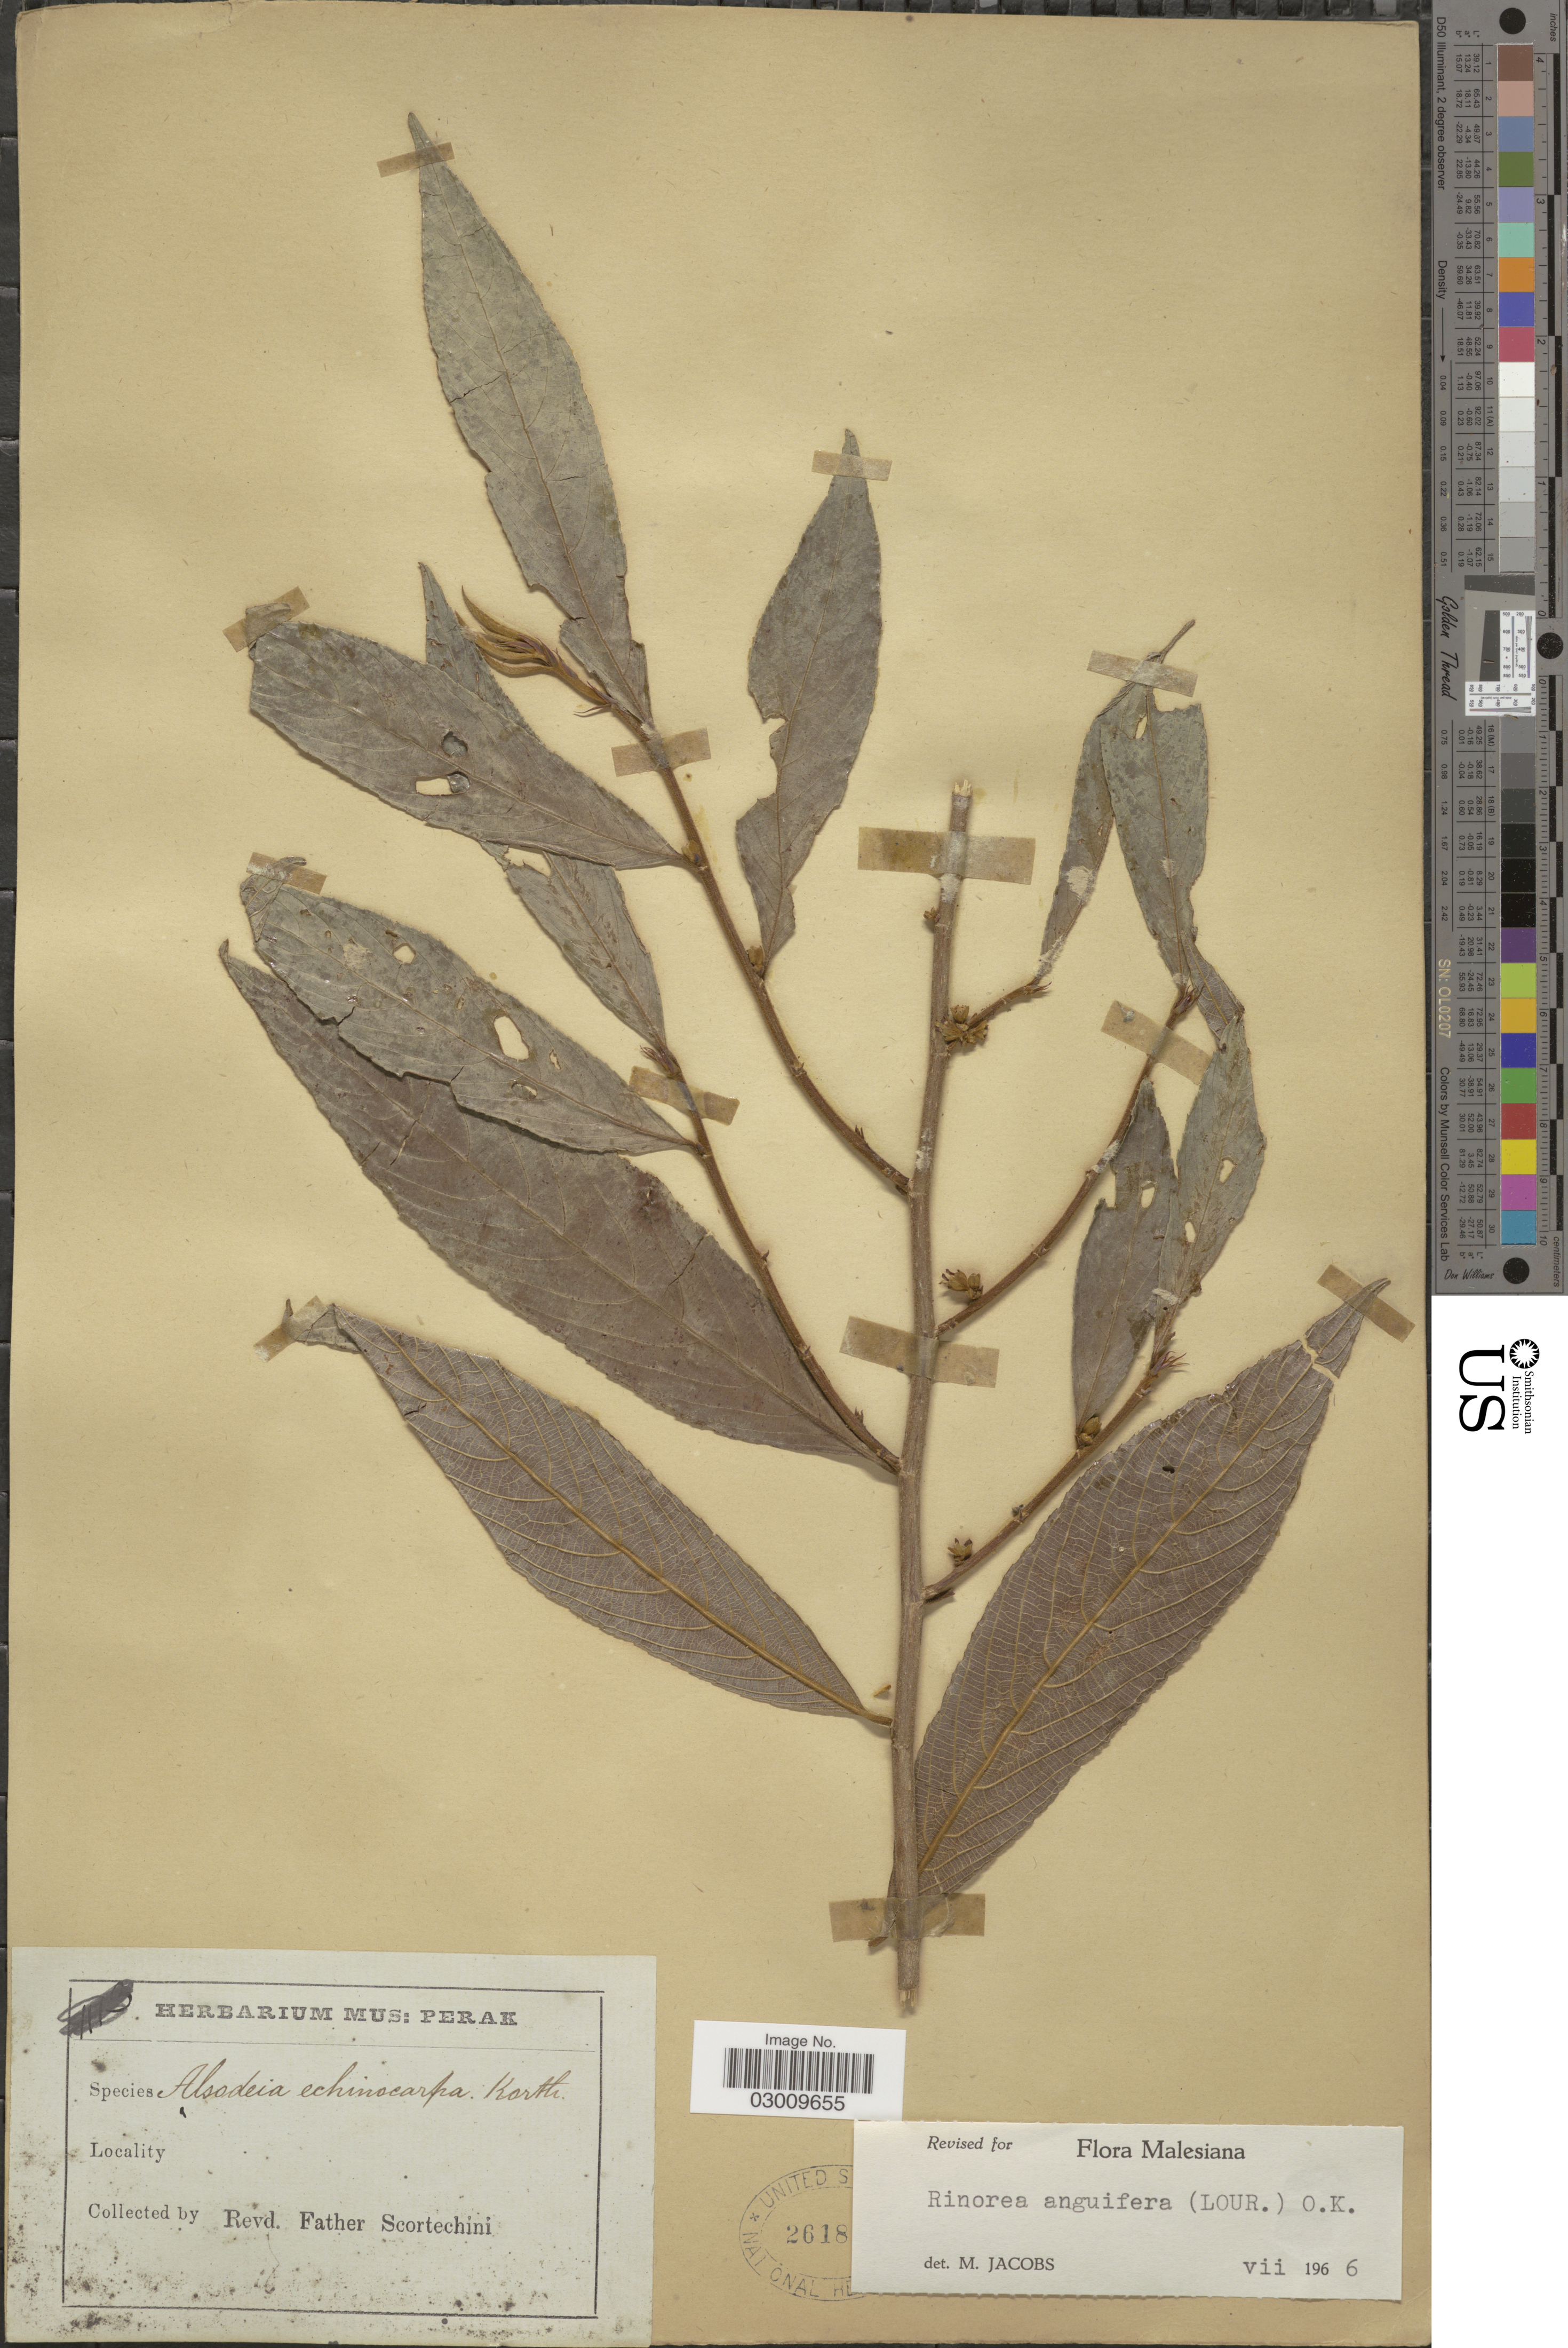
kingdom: Plantae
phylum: Tracheophyta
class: Magnoliopsida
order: Malpighiales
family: Violaceae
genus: Rinorea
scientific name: Rinorea anguifera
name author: Kuntze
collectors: Fr. Scortechini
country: Malaysia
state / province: Perak